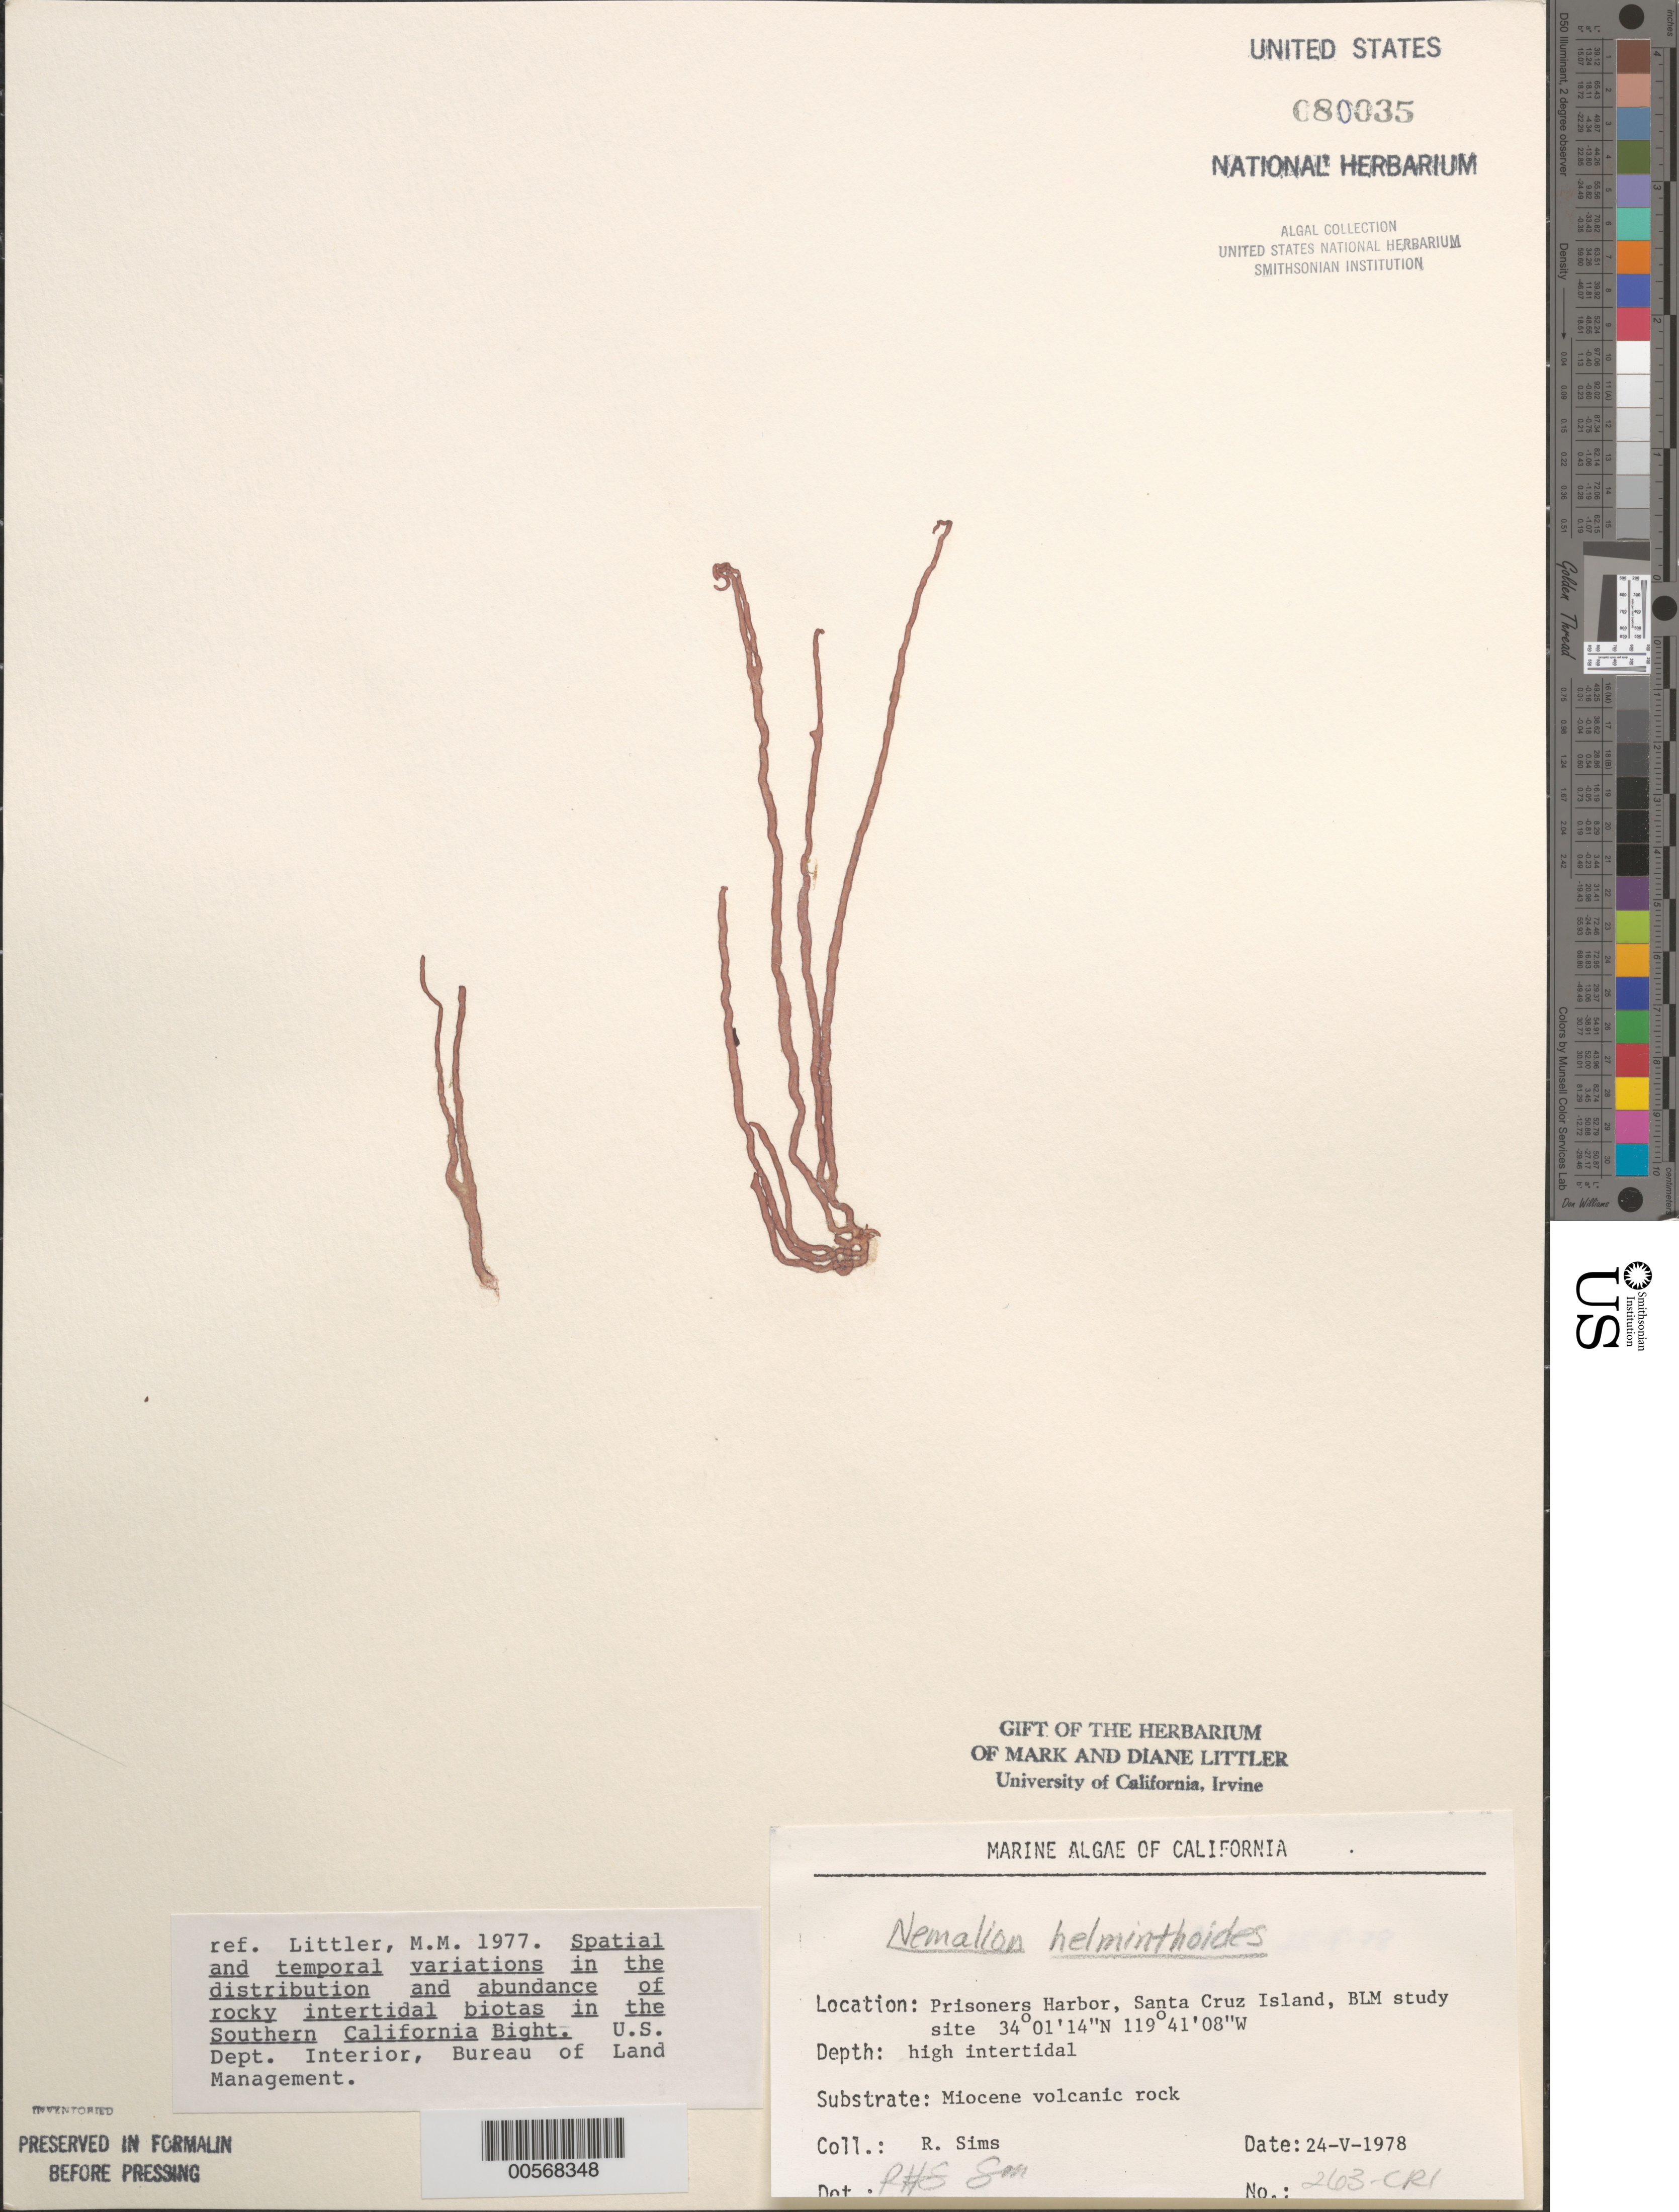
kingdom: Plantae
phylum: Rhodophyta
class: Florideophyceae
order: Nemaliales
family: Nemaliaceae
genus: Nemalion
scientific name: Nemalion multifidum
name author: (Lyngb.) Chauvin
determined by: Algae name updating Project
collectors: R. H. Sims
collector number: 263-cri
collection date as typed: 24 May 1978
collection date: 1978-05-24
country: United States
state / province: California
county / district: Santa Barbara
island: Santa Cruz Island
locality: Prisoners Harbor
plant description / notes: BLM-SOCALBIGHT Rocky Intertidal Survey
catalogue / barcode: US 80035